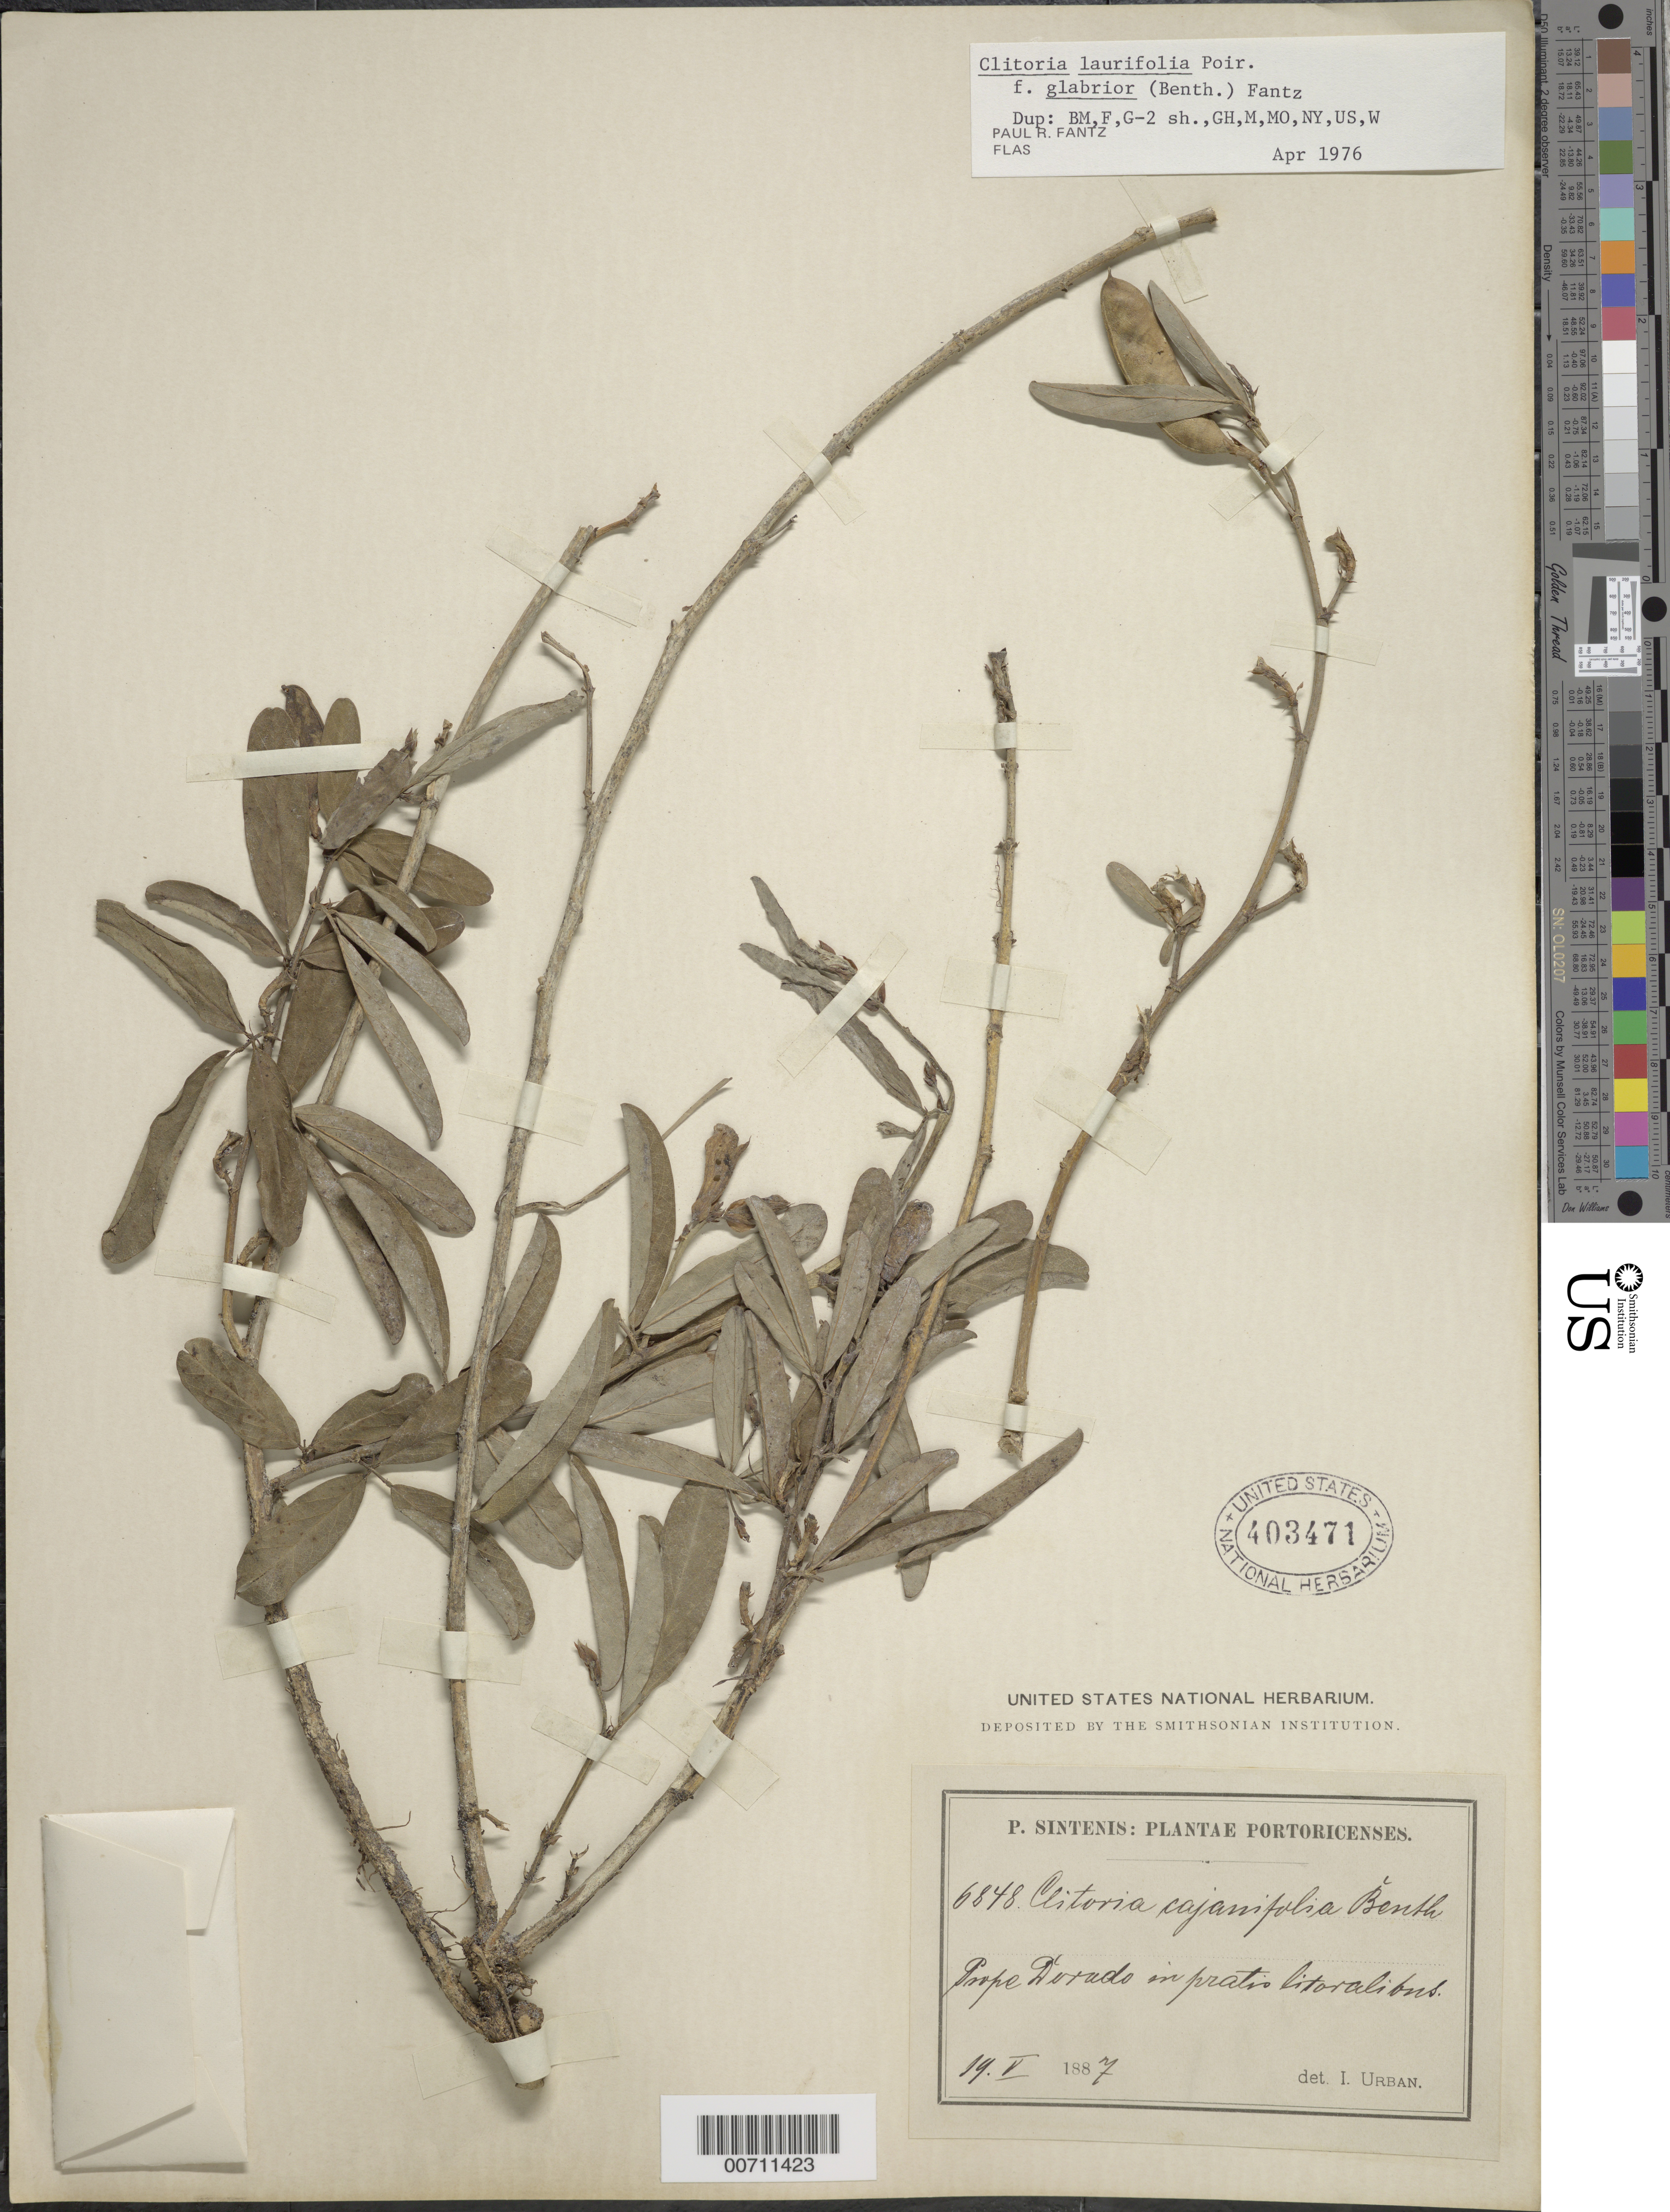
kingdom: Plantae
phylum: Tracheophyta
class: Magnoliopsida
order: Fabales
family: Fabaceae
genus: Clitoria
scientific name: Clitoria laurifolia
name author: Poir.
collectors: P. Sintenis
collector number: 6848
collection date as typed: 19 May 1887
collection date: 1887-05-19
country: Puerto Rico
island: Greater Antilles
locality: Prope Dorado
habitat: In pratis litoralibus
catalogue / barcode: US 403471